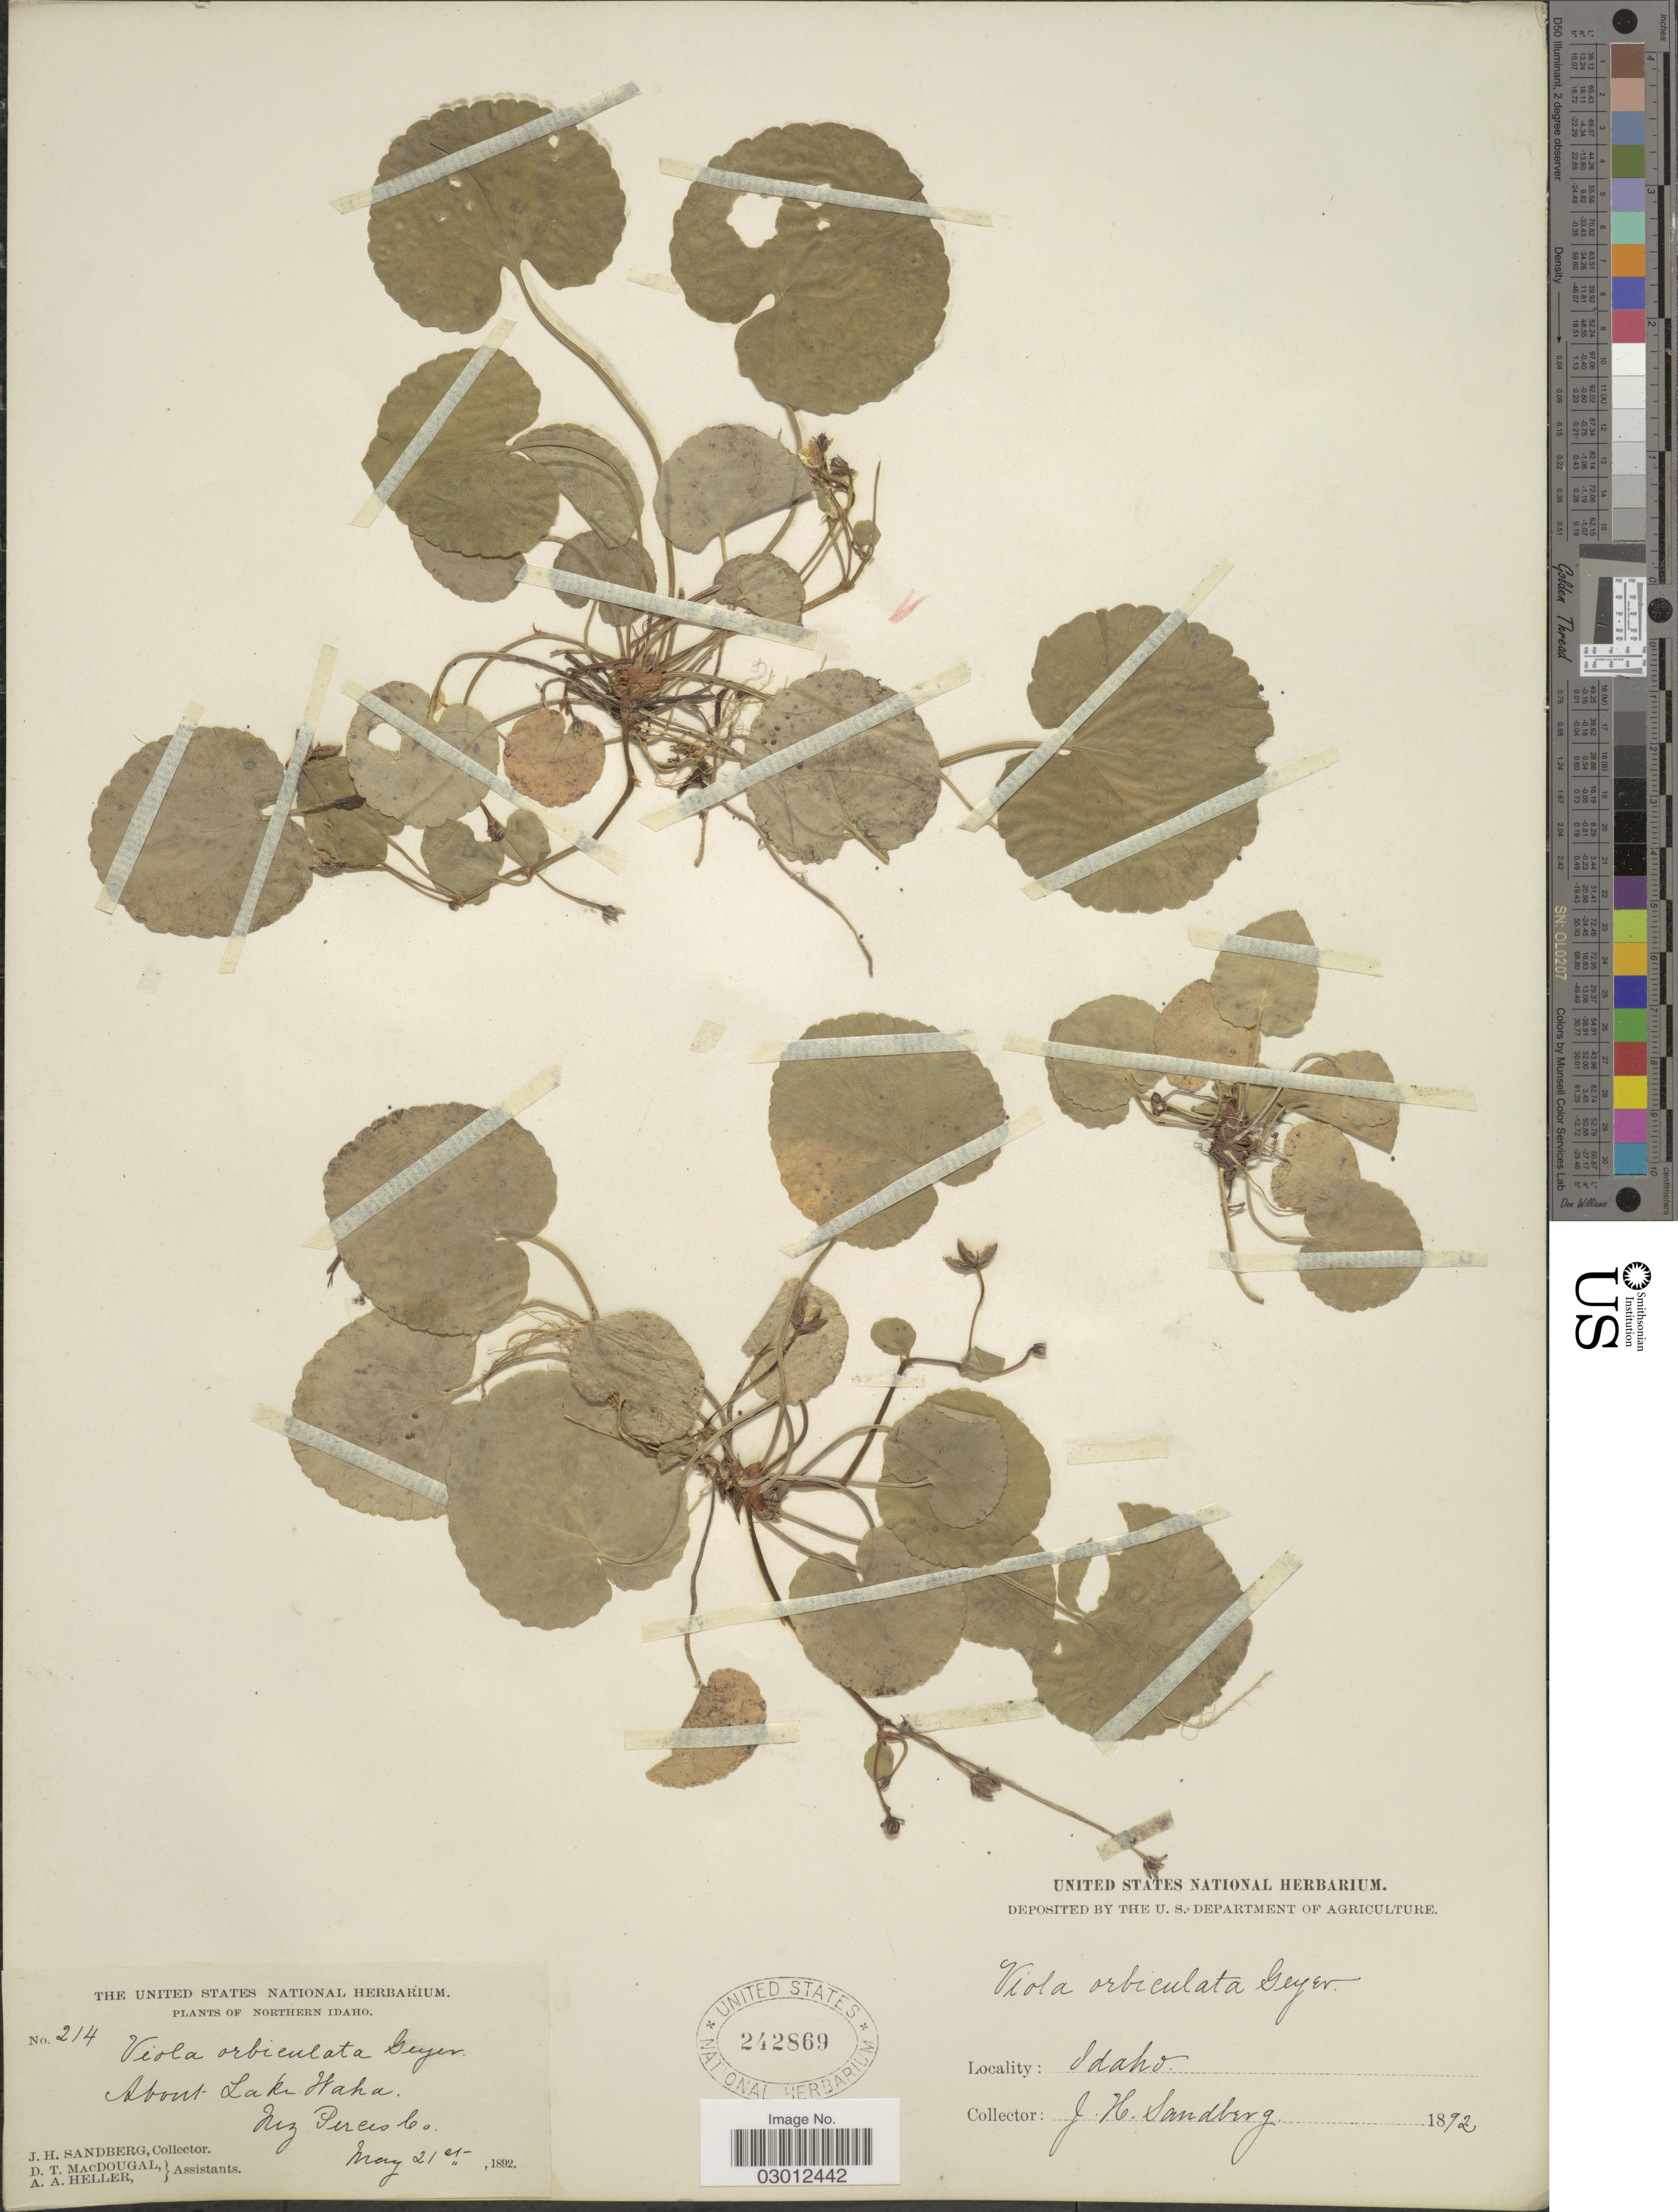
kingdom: Plantae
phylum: Tracheophyta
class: Magnoliopsida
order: Malpighiales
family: Violaceae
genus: Viola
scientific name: Viola orbiculata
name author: Geyer ex Hook.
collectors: J. H. Sandberg, D. T. MacDougal & A. A. Heller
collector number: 214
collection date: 1892-05-21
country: United States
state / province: Idaho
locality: Northern Idaho. About Lake Waha. Nez Perces Co.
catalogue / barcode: US 242869